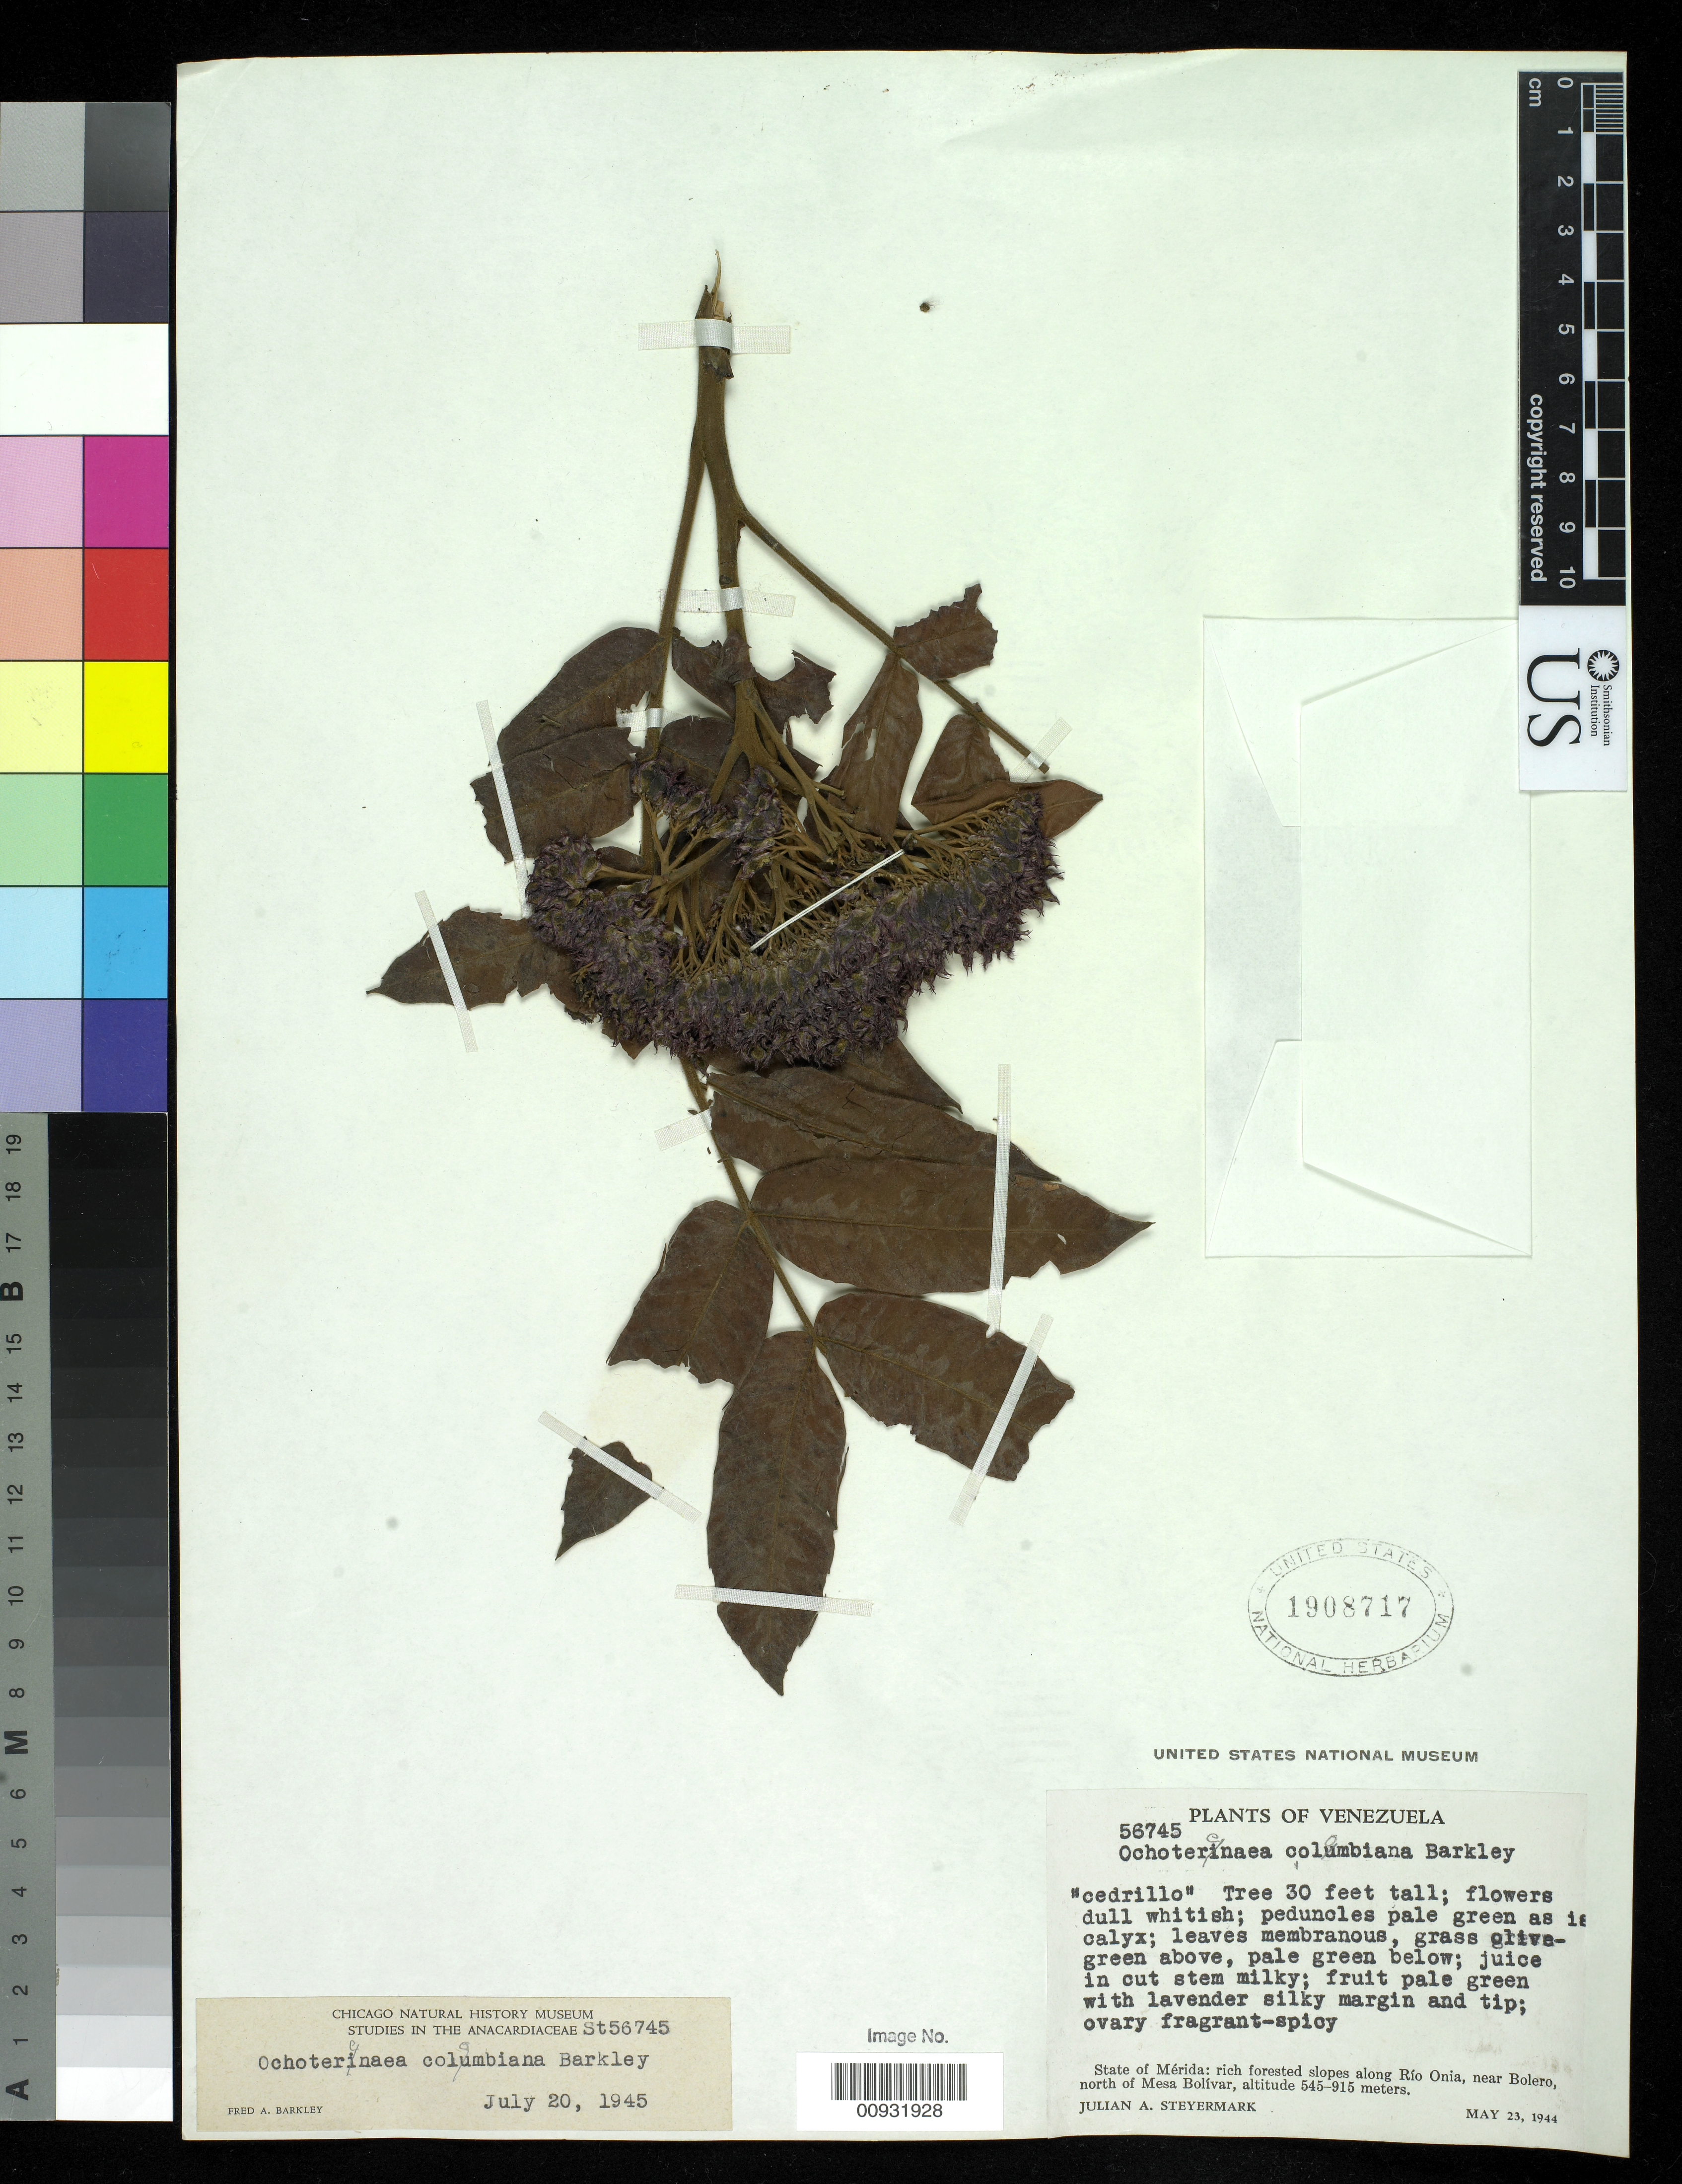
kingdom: Plantae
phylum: Tracheophyta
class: Magnoliopsida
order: Sapindales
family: Anacardiaceae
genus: Ochoterenaea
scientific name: Ochoterenaea colombiana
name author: F.A. Barkley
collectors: J. Steyermark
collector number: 56745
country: Venezuela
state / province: Mérida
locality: Along Rio Onia, near Bolero, N of Mesa Bolivar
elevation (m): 545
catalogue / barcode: US 1908717